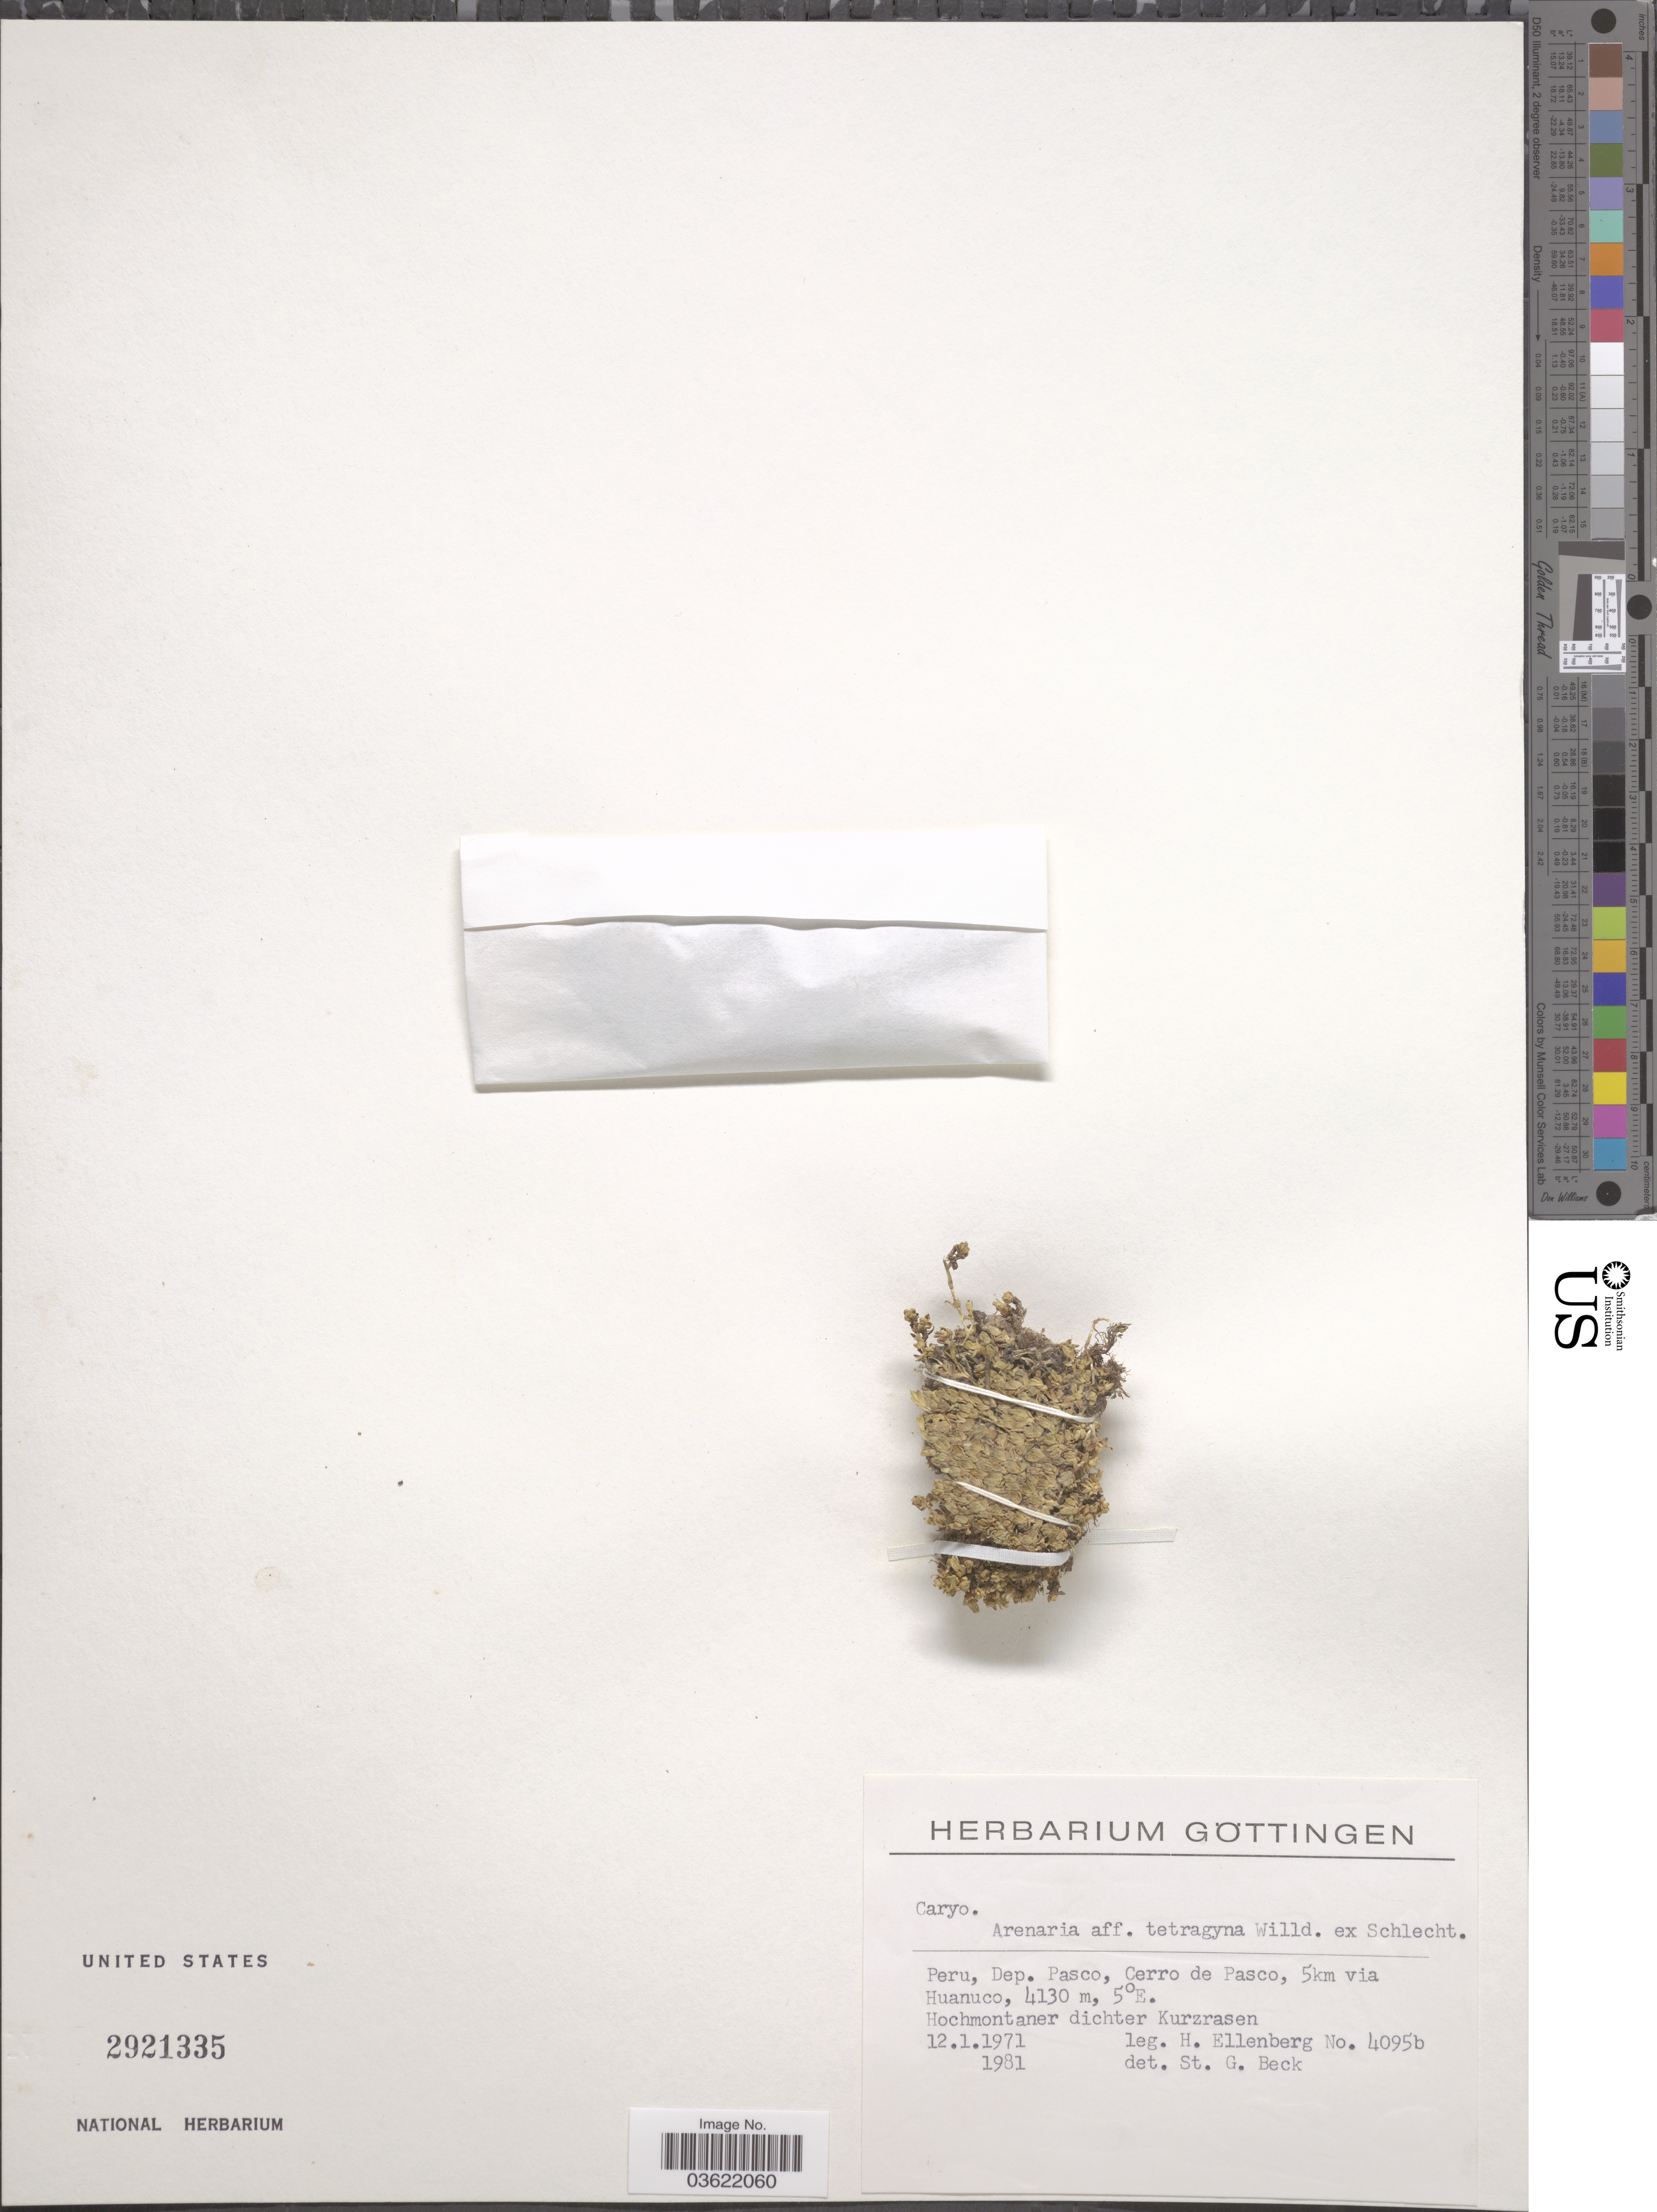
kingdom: Plantae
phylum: Tracheophyta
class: Magnoliopsida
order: Caryophyllales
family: Caryophyllaceae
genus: Arenaria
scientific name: Arenaria tetragyna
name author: Willd. ex D.F.K. Schltdl.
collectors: H. Ellenberg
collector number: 4095b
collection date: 1971-01-12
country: Peru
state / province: Pasco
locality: Dep. Pasco, Cerro de Pasco, 5km via Huanuco.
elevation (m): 4130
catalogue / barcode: US 2921335